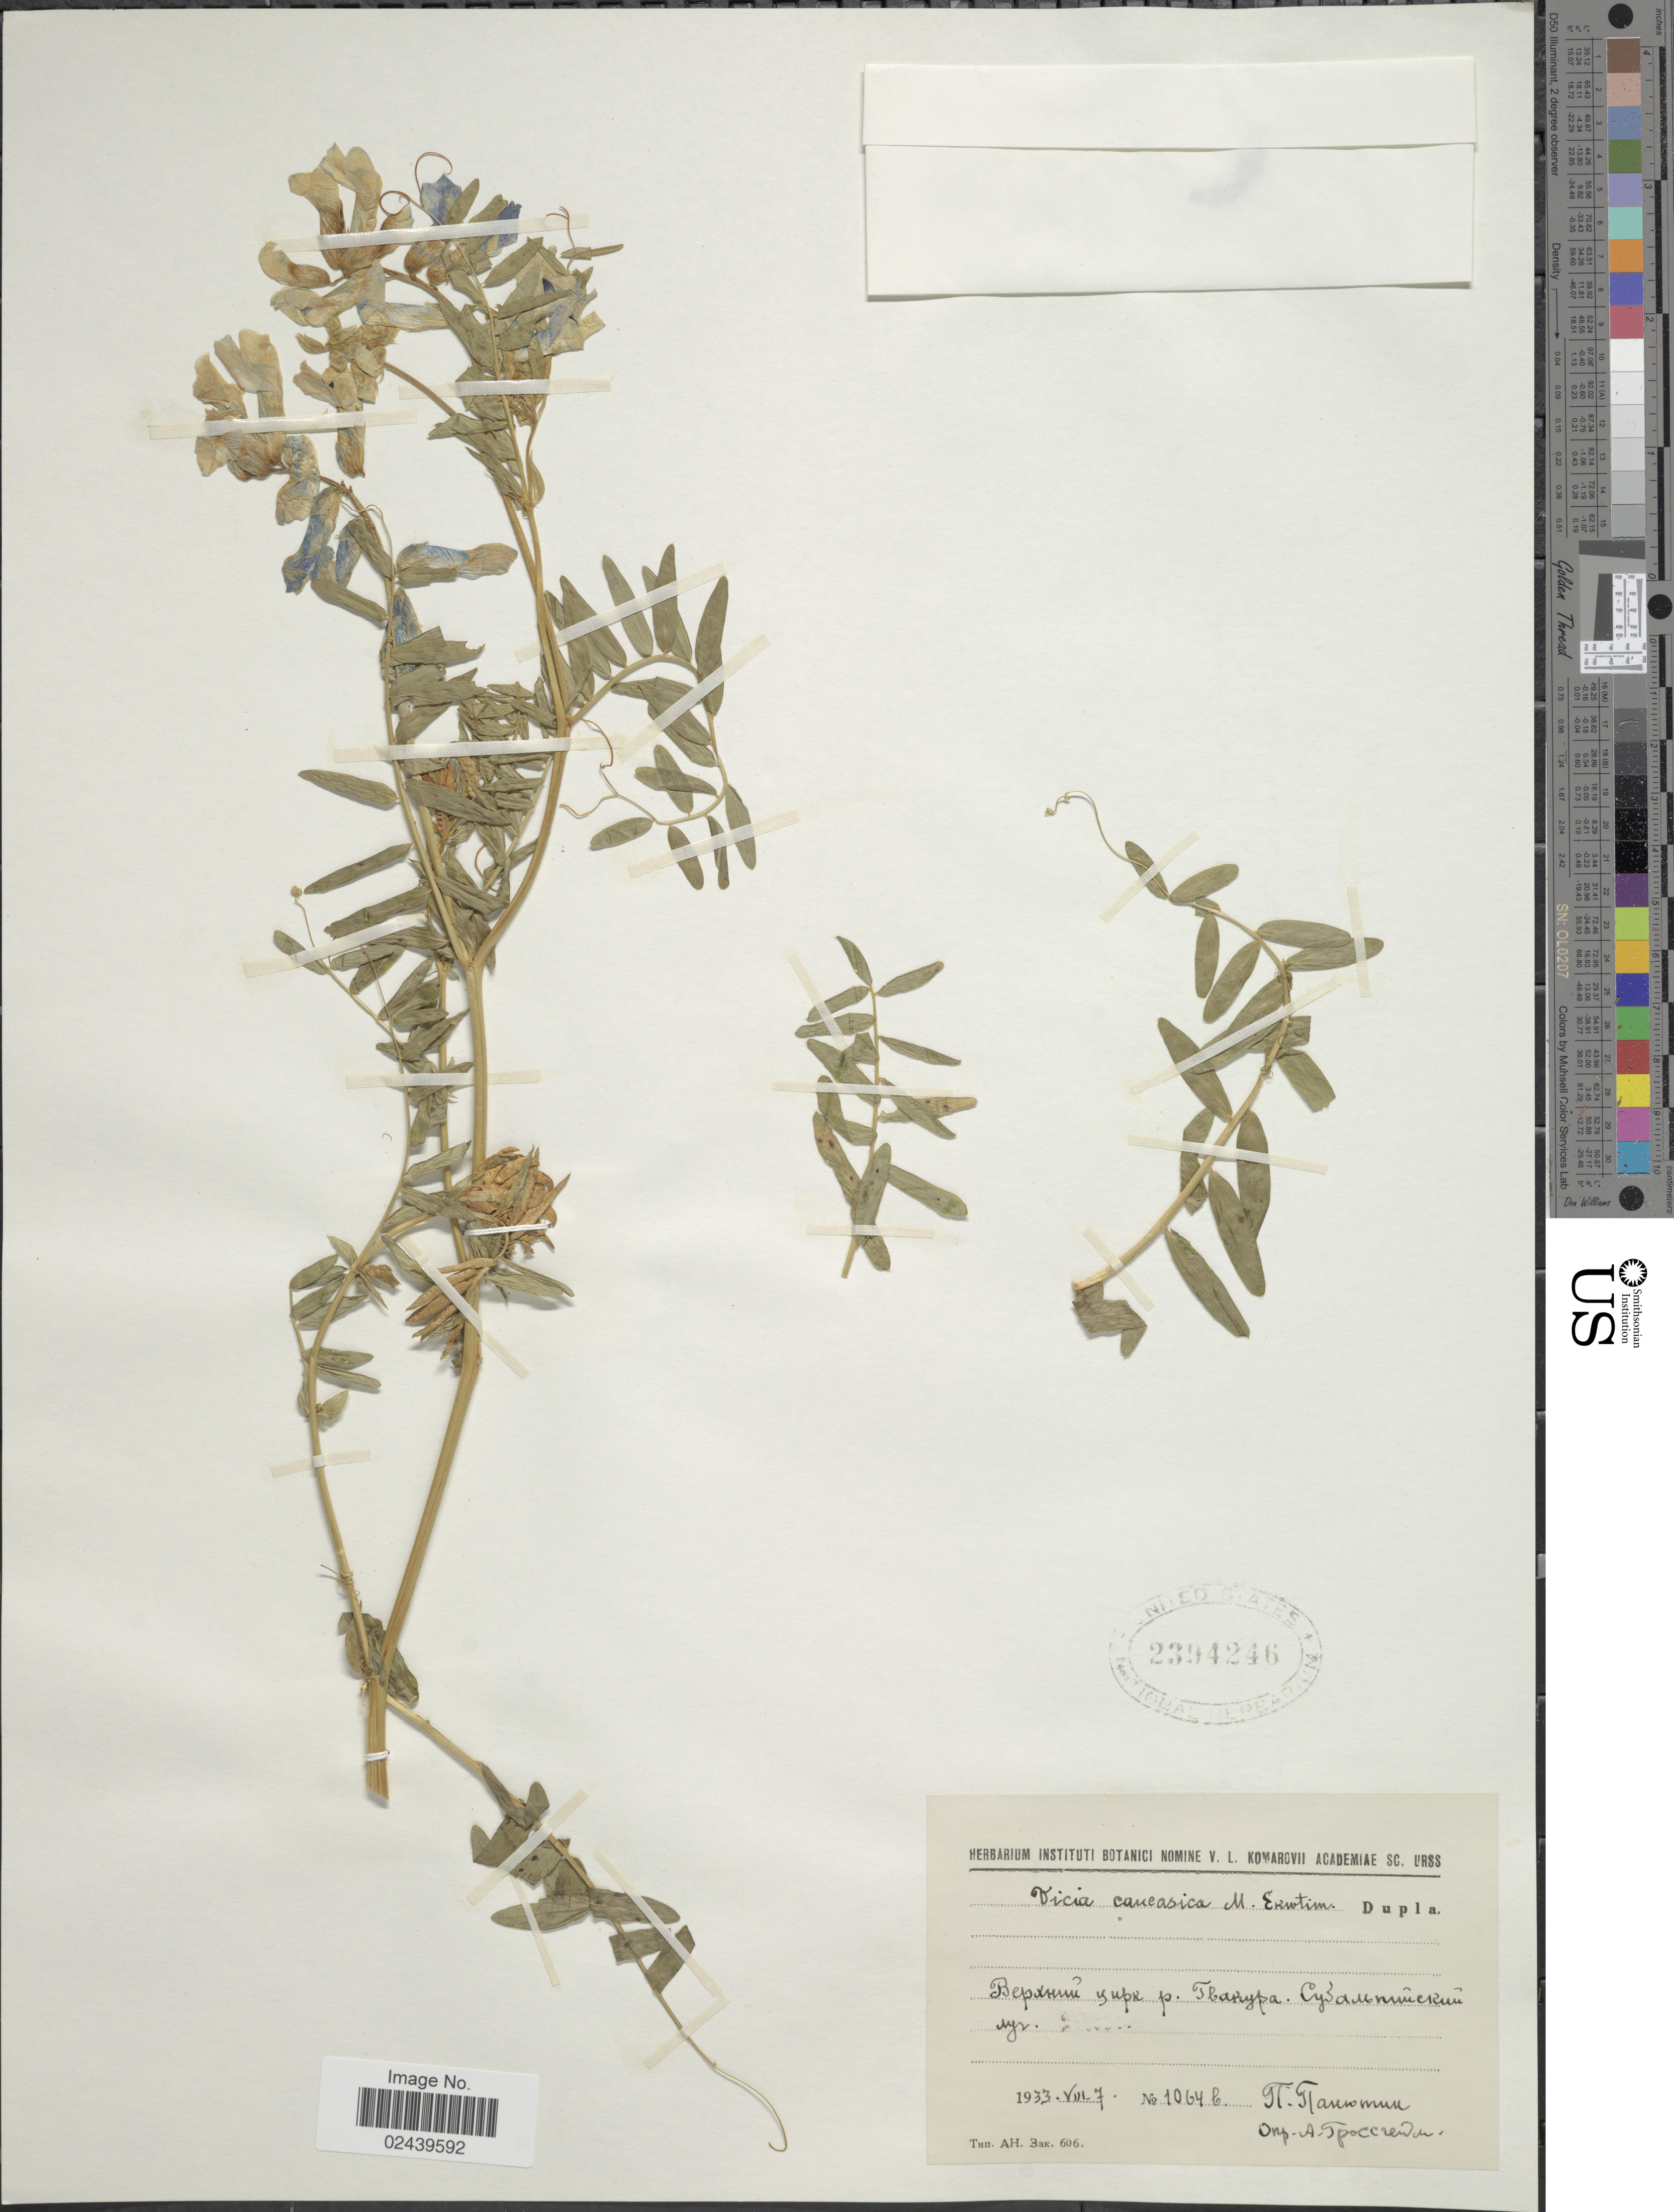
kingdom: Plantae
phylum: Tracheophyta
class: Magnoliopsida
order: Fabales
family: Fabaceae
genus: Vicia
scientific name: Vicia caucasica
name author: Ekvtim.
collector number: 1064b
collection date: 1933-08-07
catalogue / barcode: US 2394246